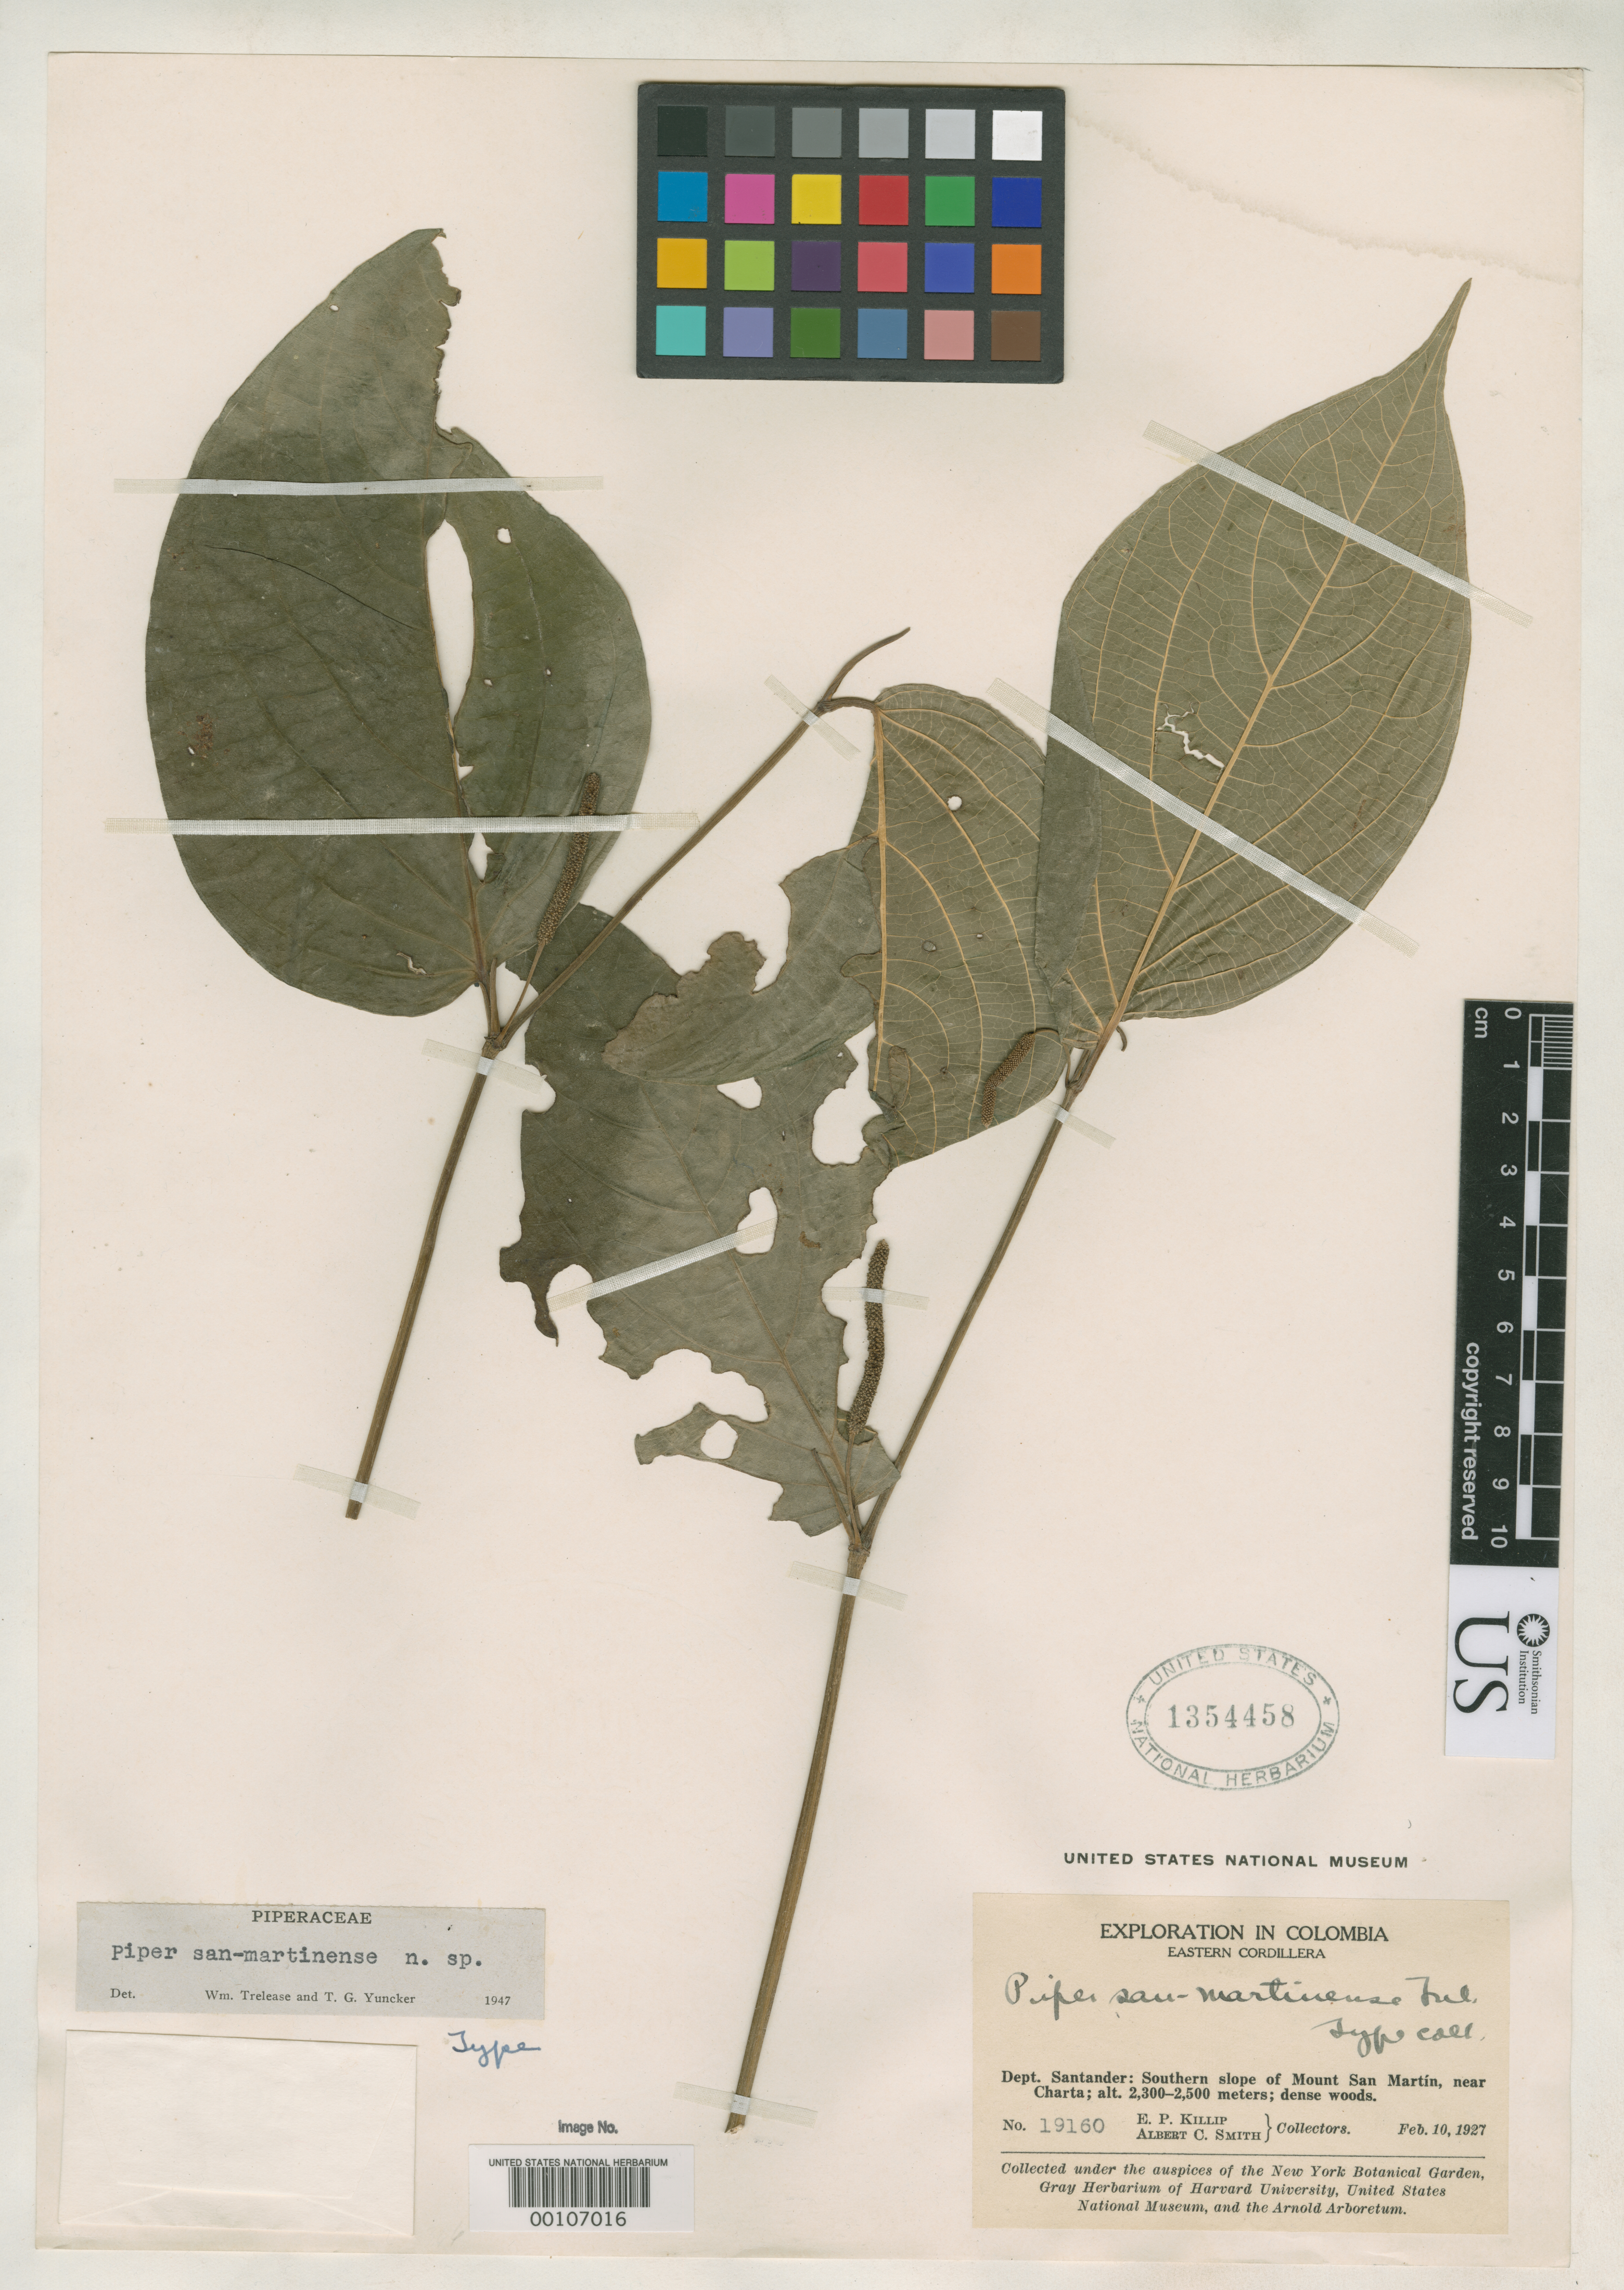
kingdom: Plantae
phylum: Tracheophyta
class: Magnoliopsida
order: Piperales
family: Piperaceae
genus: Piper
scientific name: Piper san-martinense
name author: Trel. & Yunck.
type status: Holotype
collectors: E. P. Killip & A. C. Smith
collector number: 19160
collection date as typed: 10 Feb 1927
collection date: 1927-02-10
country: Colombia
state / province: Santander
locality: Mt. San Martin, near Charta.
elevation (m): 2300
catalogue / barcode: US 1354458